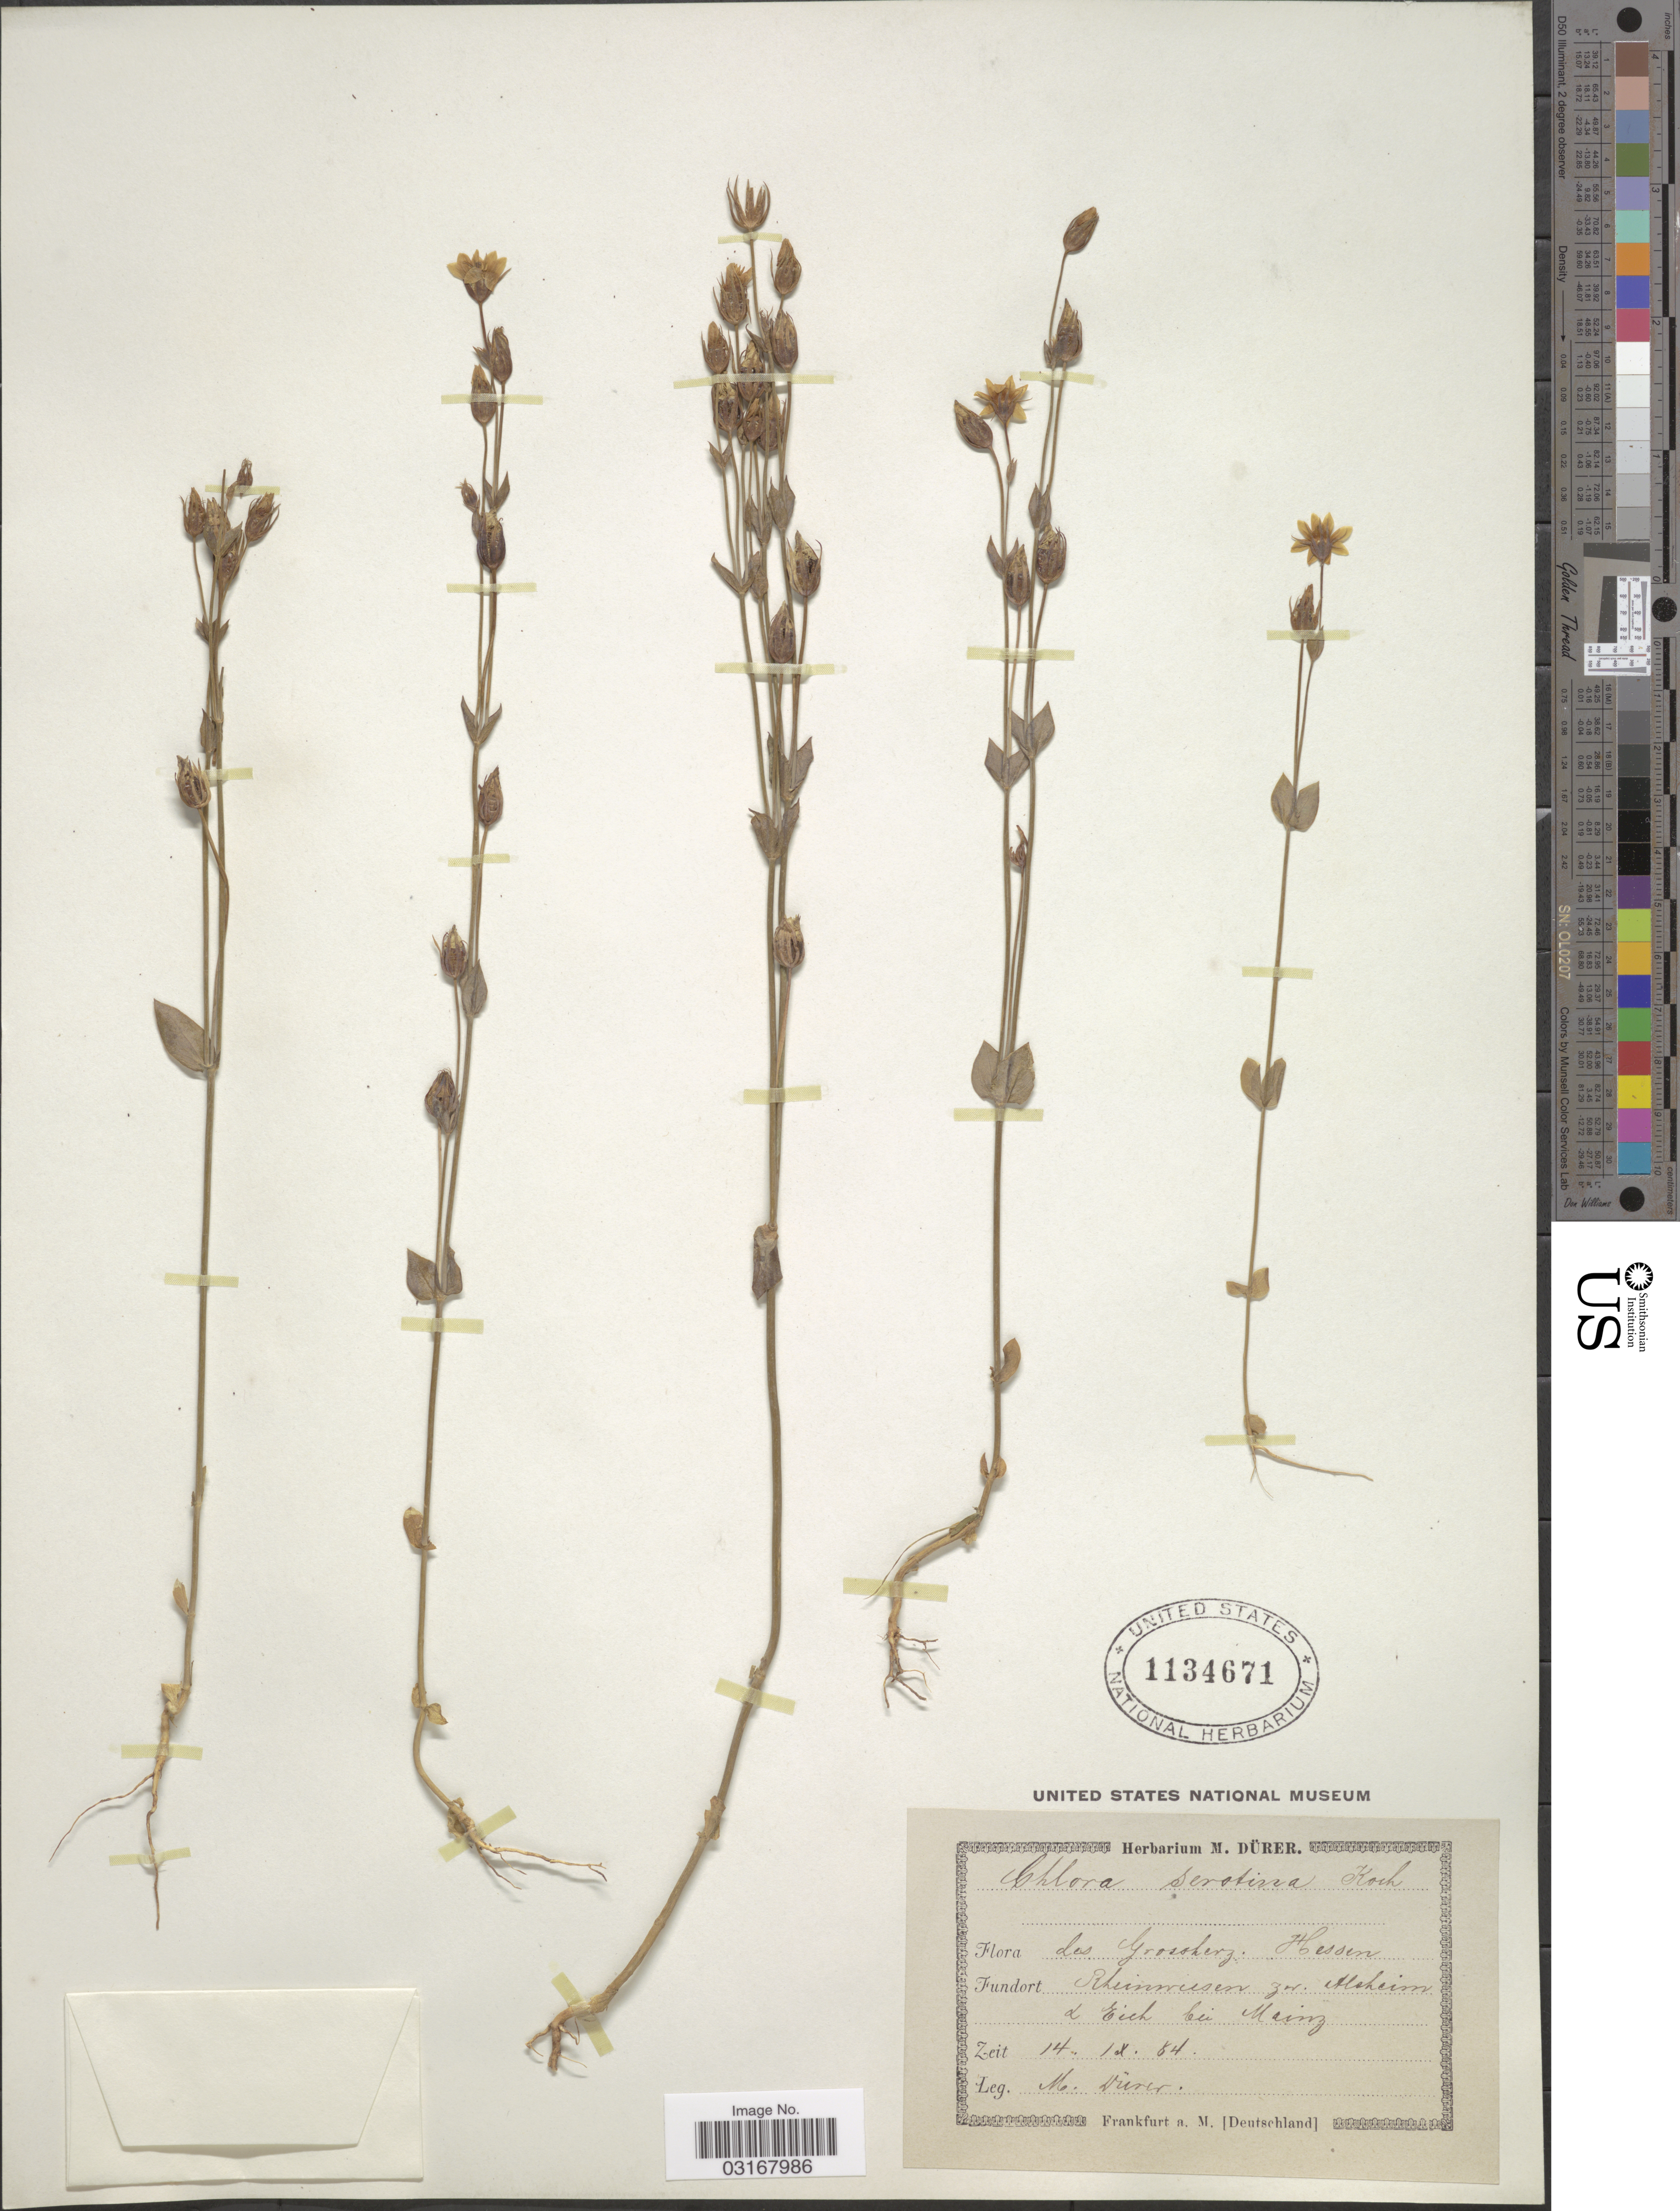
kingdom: Plantae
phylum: Tracheophyta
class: Magnoliopsida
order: Gentianales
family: Gentianaceae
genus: Chlora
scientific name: Chlora serotina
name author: W.D.J. Koch ex Rchb.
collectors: M. Durer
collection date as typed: Transcribed d/m/y: 14/9/84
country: Germany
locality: Rheinwiesen pr. Alsheim l' Eich bei Mainz.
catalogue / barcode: US 1134671